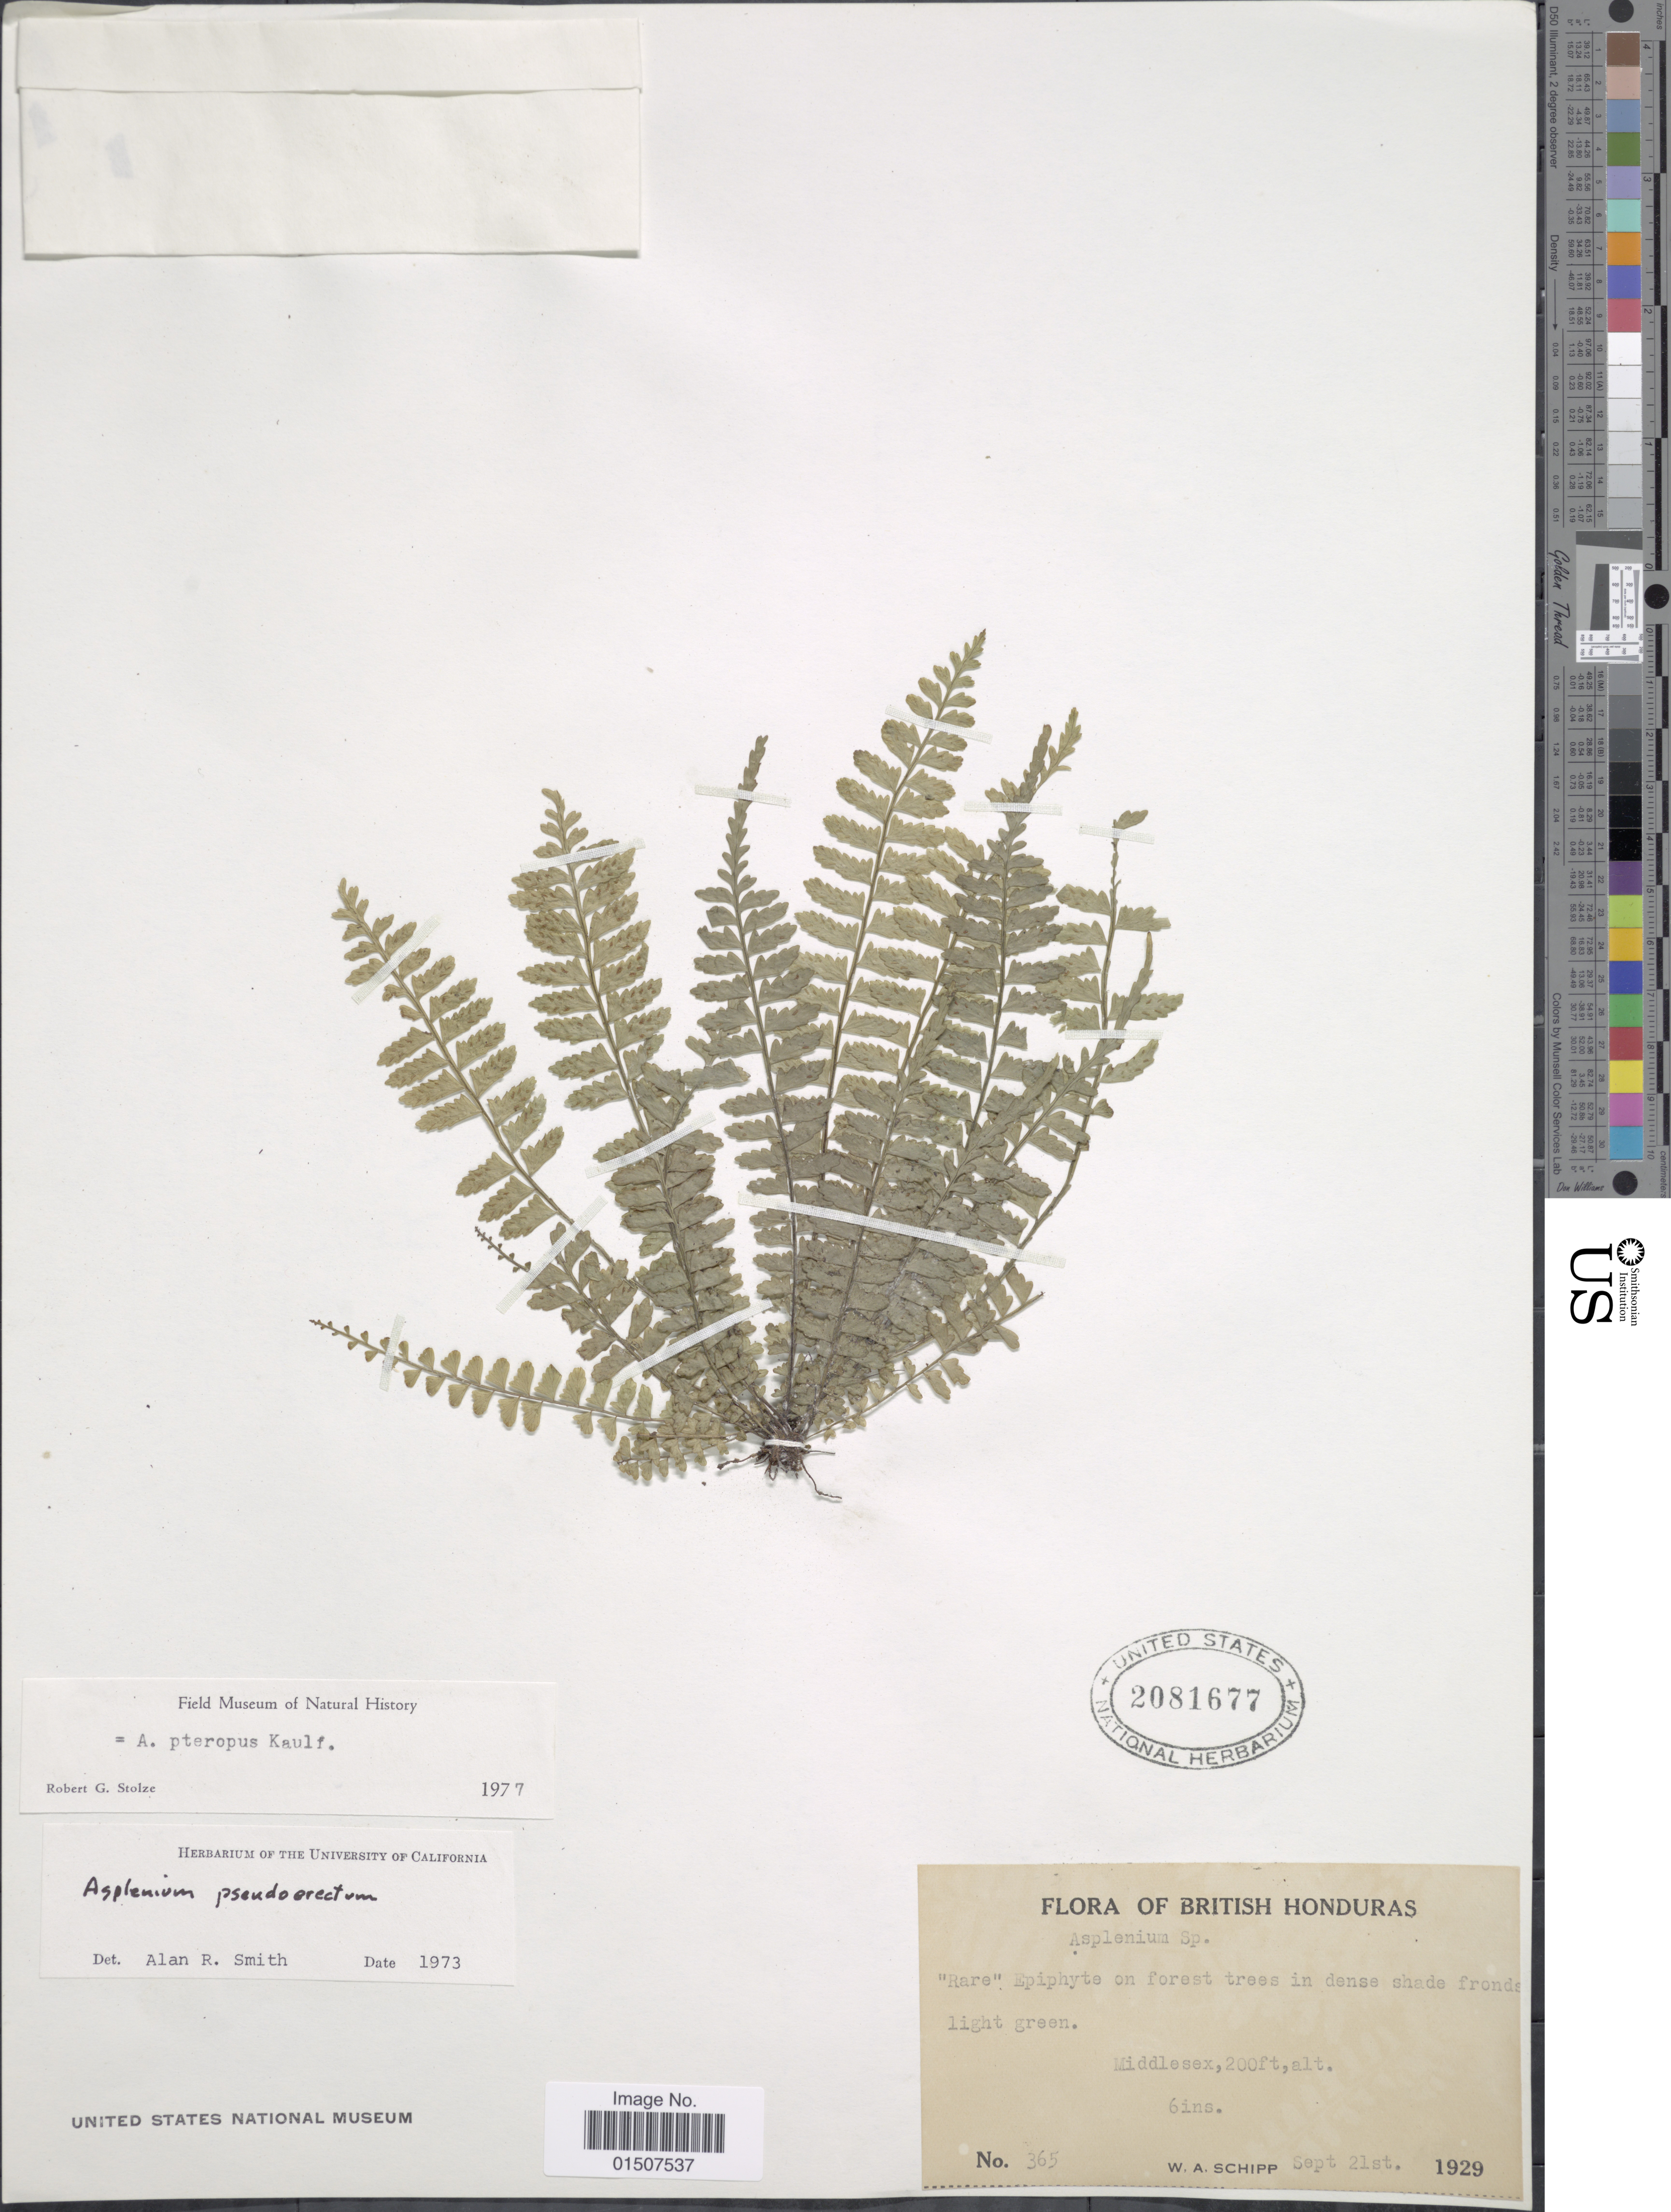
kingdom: Plantae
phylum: Tracheophyta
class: Polypodiopsida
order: Polypodiales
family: Aspleniaceae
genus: Asplenium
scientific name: Asplenium pteropus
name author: Kaulf.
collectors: W. Schipp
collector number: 356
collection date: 1929-09-21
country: Belize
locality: British Honduras. Middlesex.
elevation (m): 61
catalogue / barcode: US 2081677